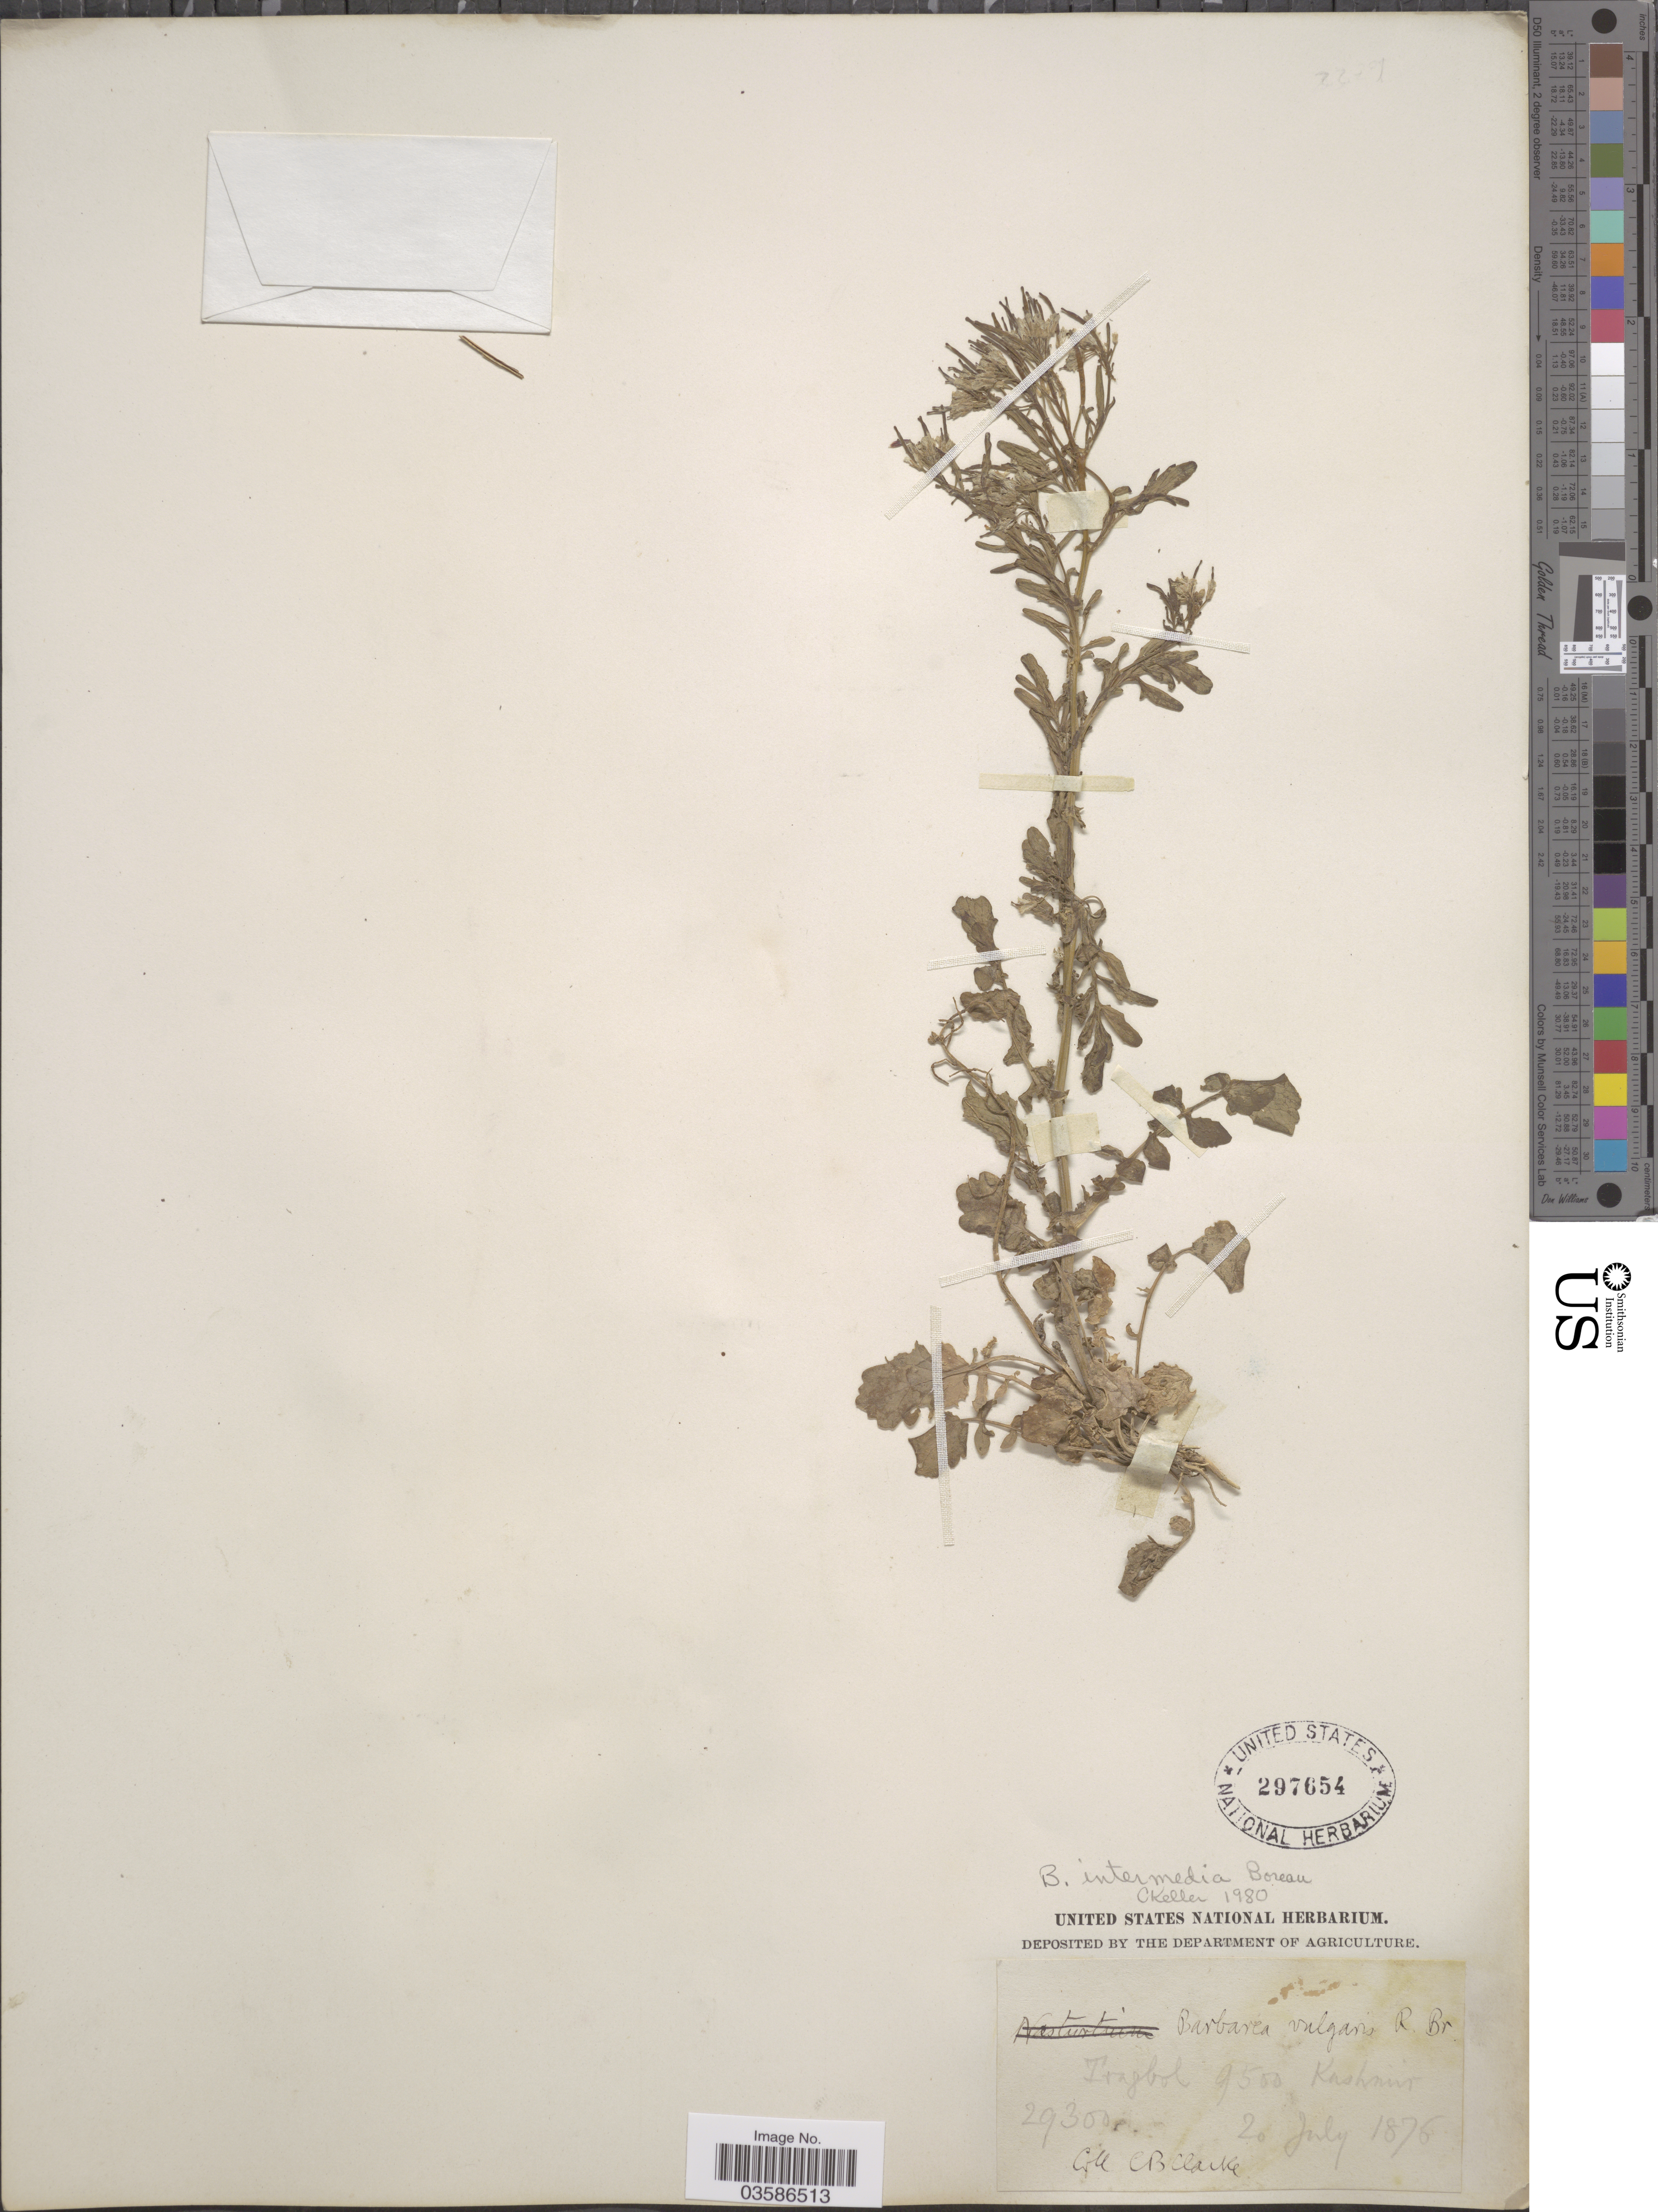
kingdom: Plantae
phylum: Tracheophyta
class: Magnoliopsida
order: Brassicales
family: Brassicaceae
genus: Barbarea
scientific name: Barbarea intermedia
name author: Boreau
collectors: C. B. Clarke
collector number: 29300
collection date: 1876-07-20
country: India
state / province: Jammu and Kashmir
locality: Tragbol. Kashmir.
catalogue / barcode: US 297654